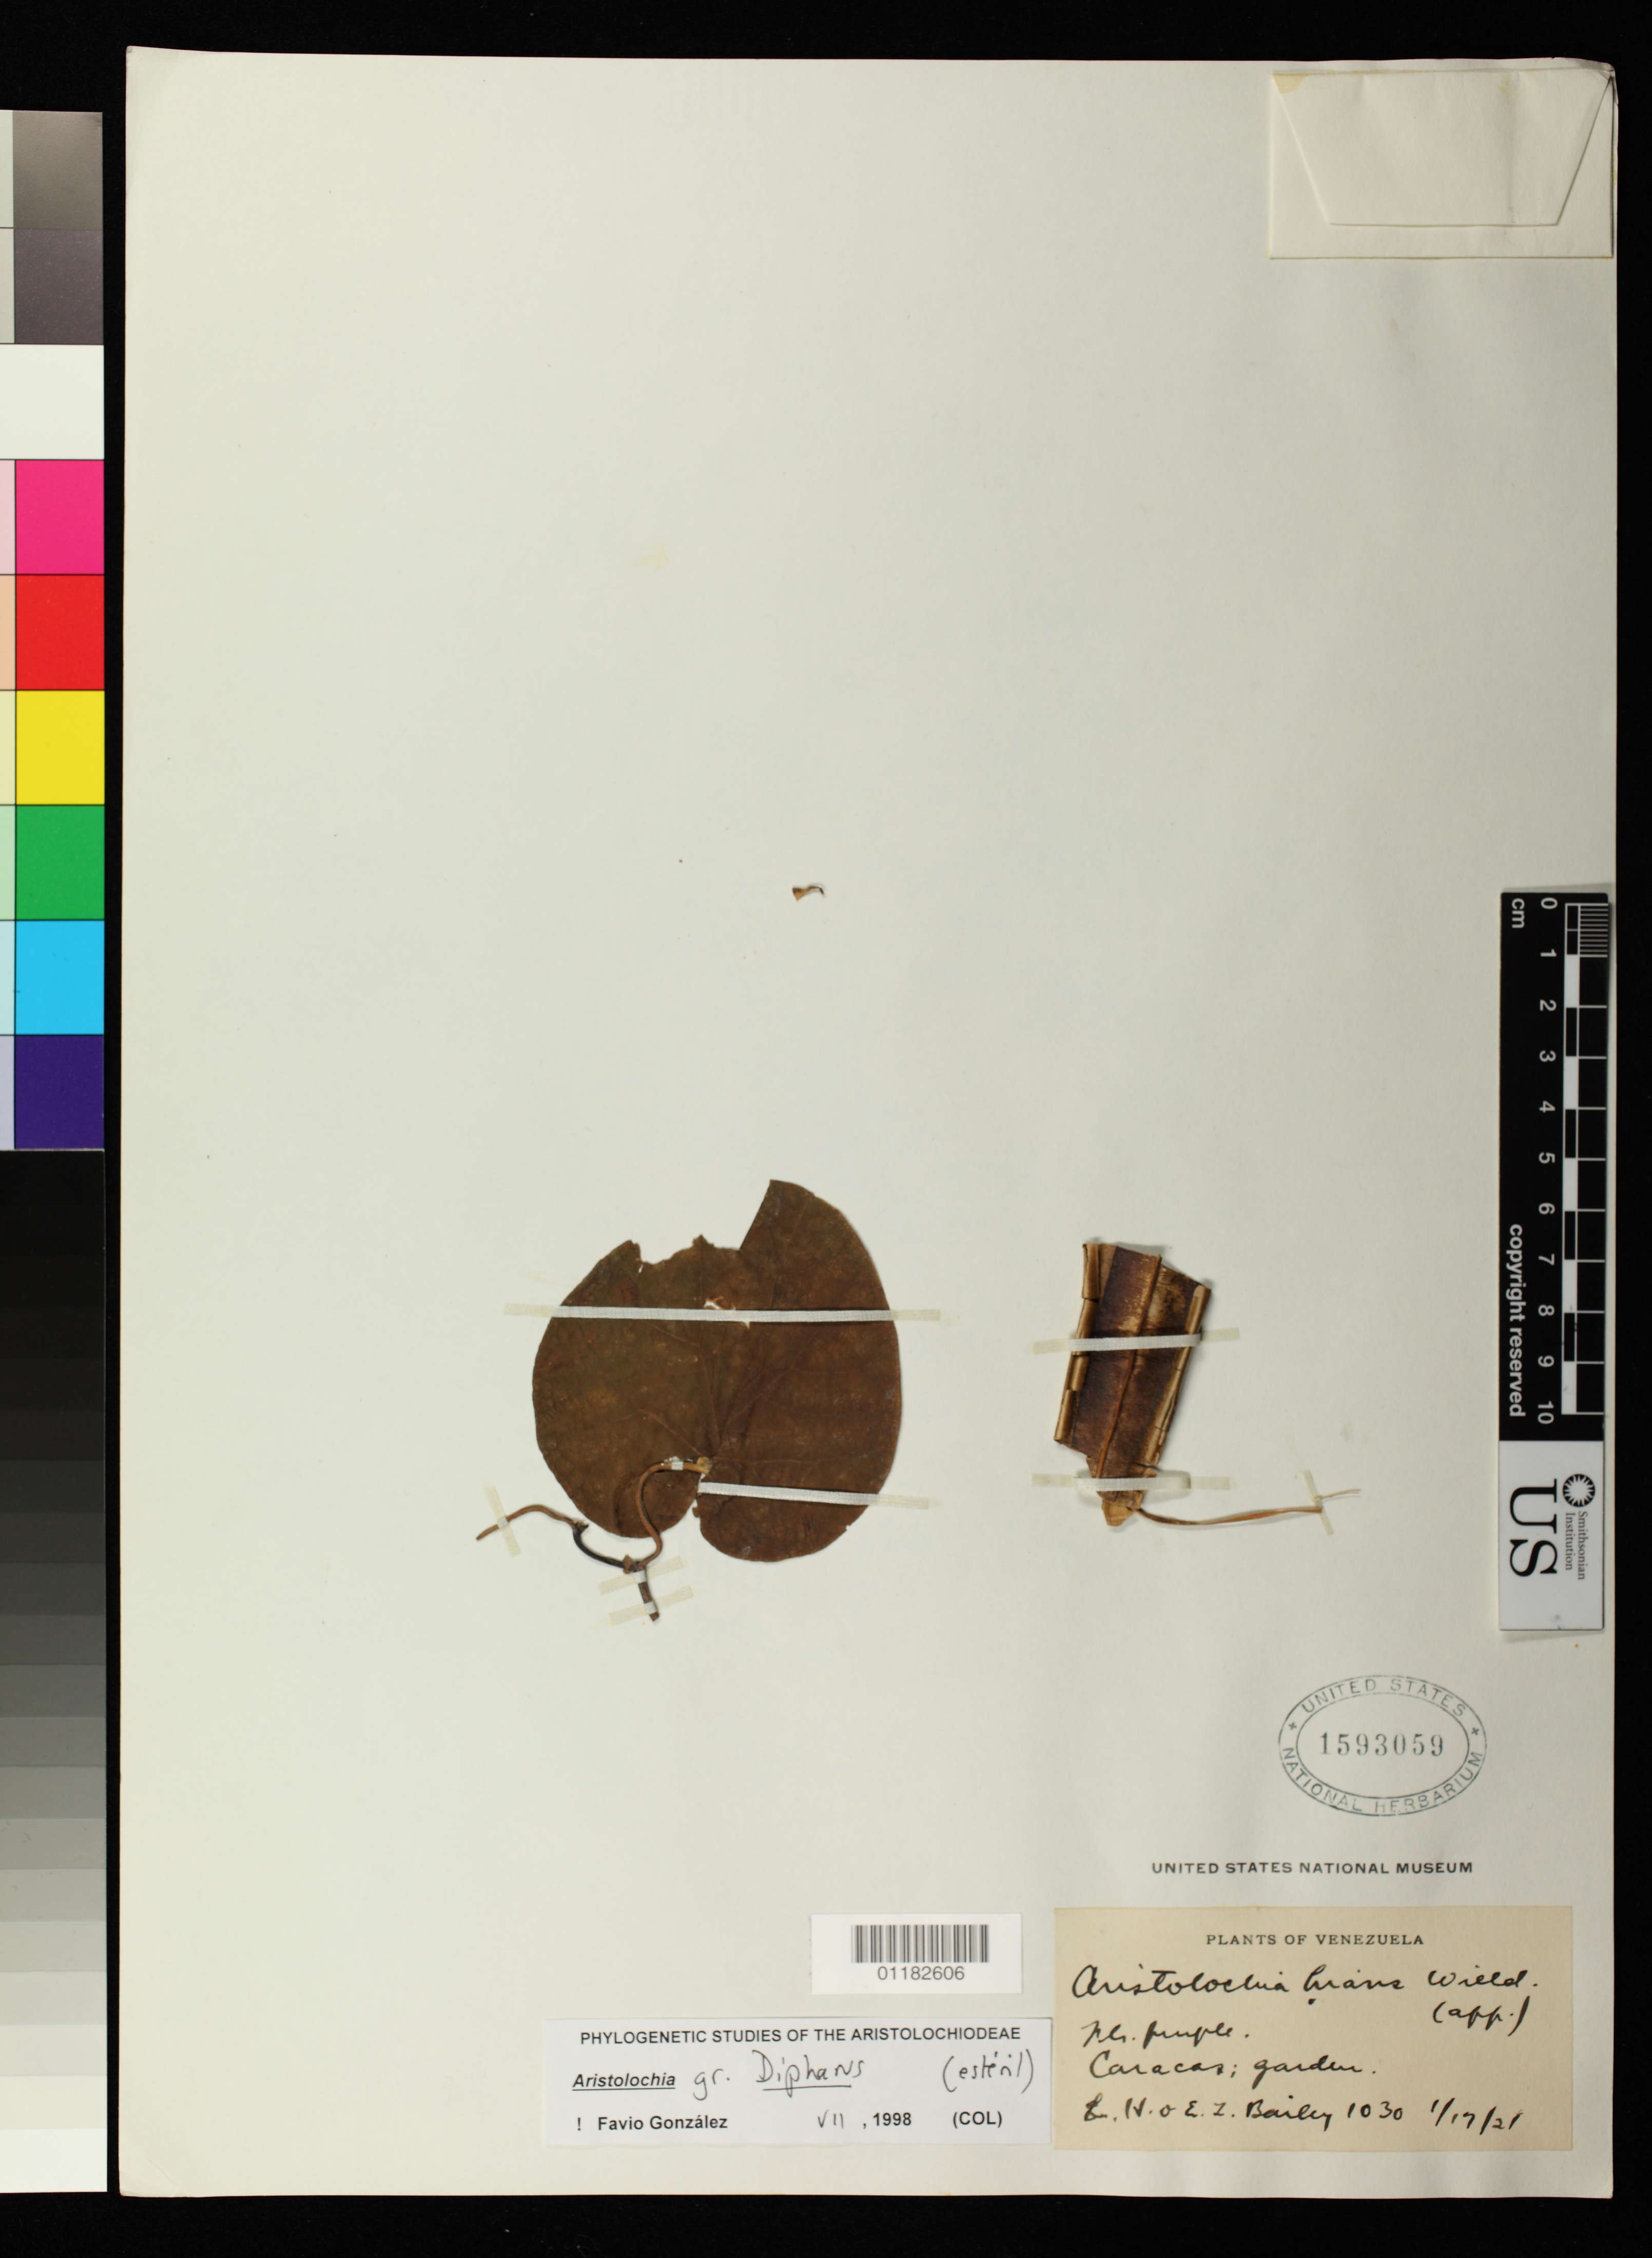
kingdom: Plantae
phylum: Tracheophyta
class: Magnoliopsida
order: Piperales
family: Aristolochiaceae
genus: Aristolochia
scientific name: Aristolochia sp.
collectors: L. H. Bailey & E. Z. Bailey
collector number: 1030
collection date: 1921-01-17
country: Venezuela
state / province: Distrito Federal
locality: Caracas; garden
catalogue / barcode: US 1593059